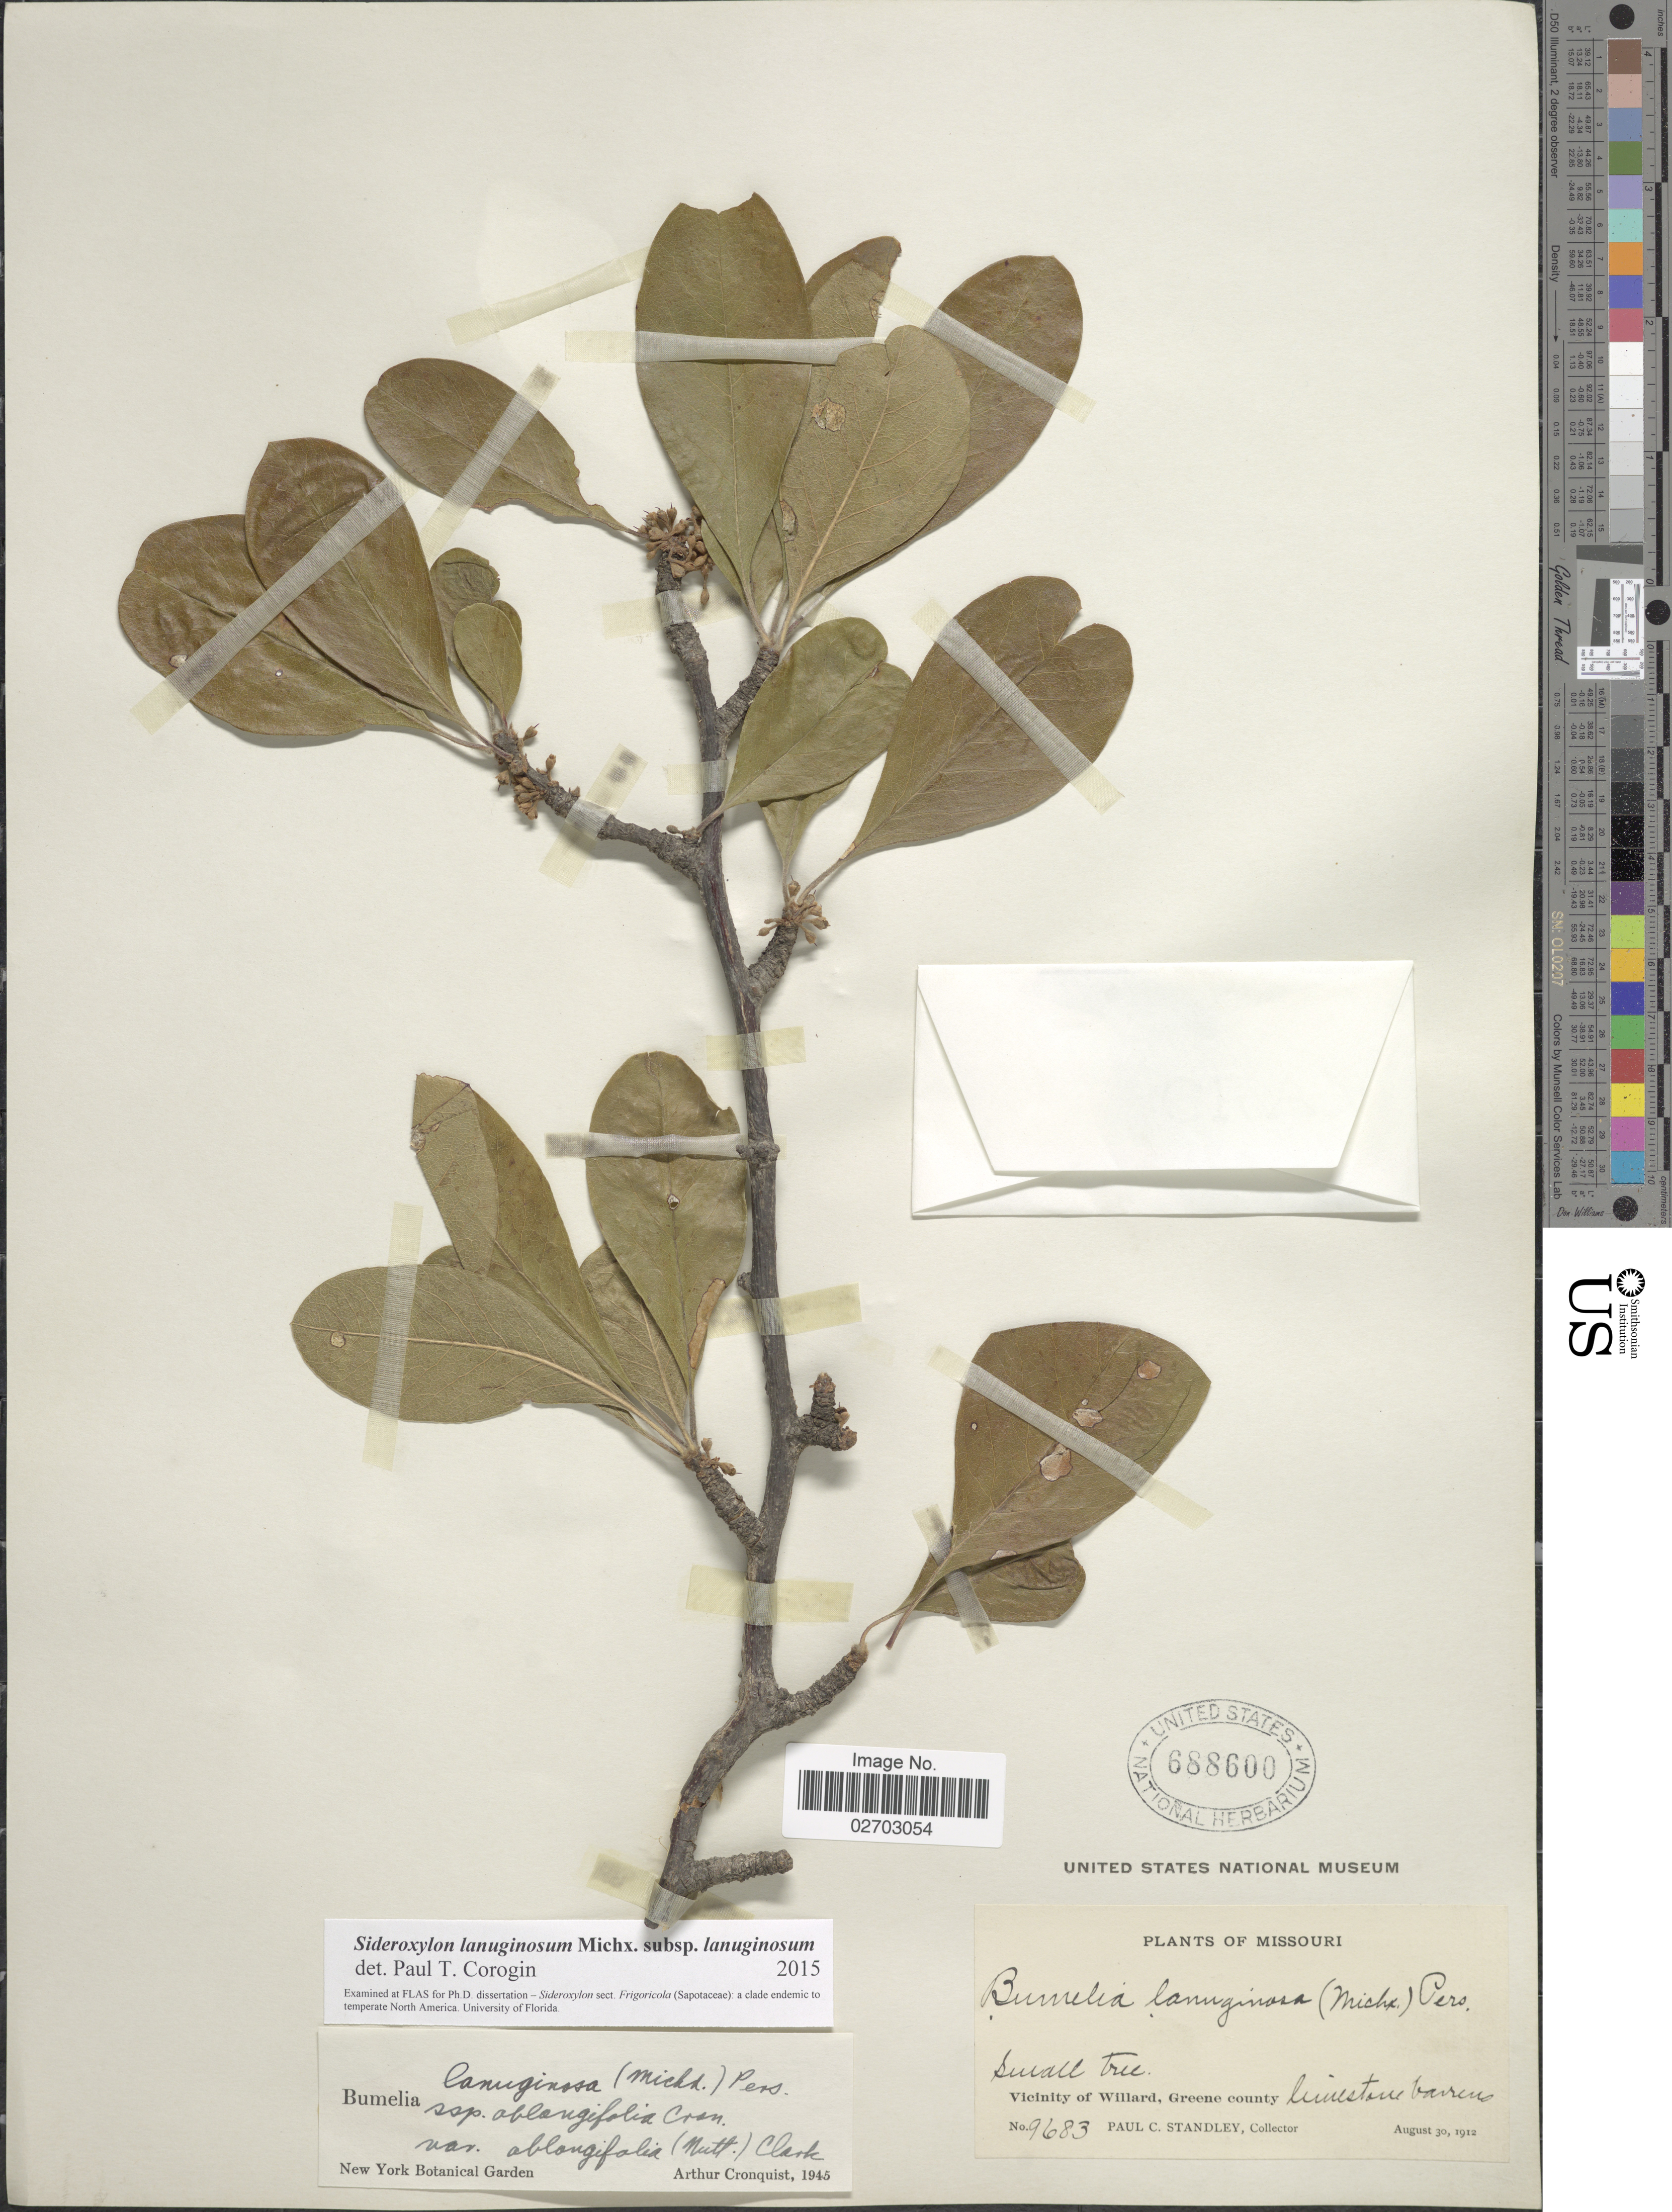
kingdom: Plantae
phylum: Tracheophyta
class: Magnoliopsida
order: Ericales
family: Sapotaceae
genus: Sideroxylon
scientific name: Sideroxylon lanuginosum subsp. lanuginosum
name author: Michx.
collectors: P. C. Standley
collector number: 9683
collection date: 1912-08-30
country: United States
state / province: Missouri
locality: Vicinity of Willard, Greene County, limestone barrens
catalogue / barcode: US 688600